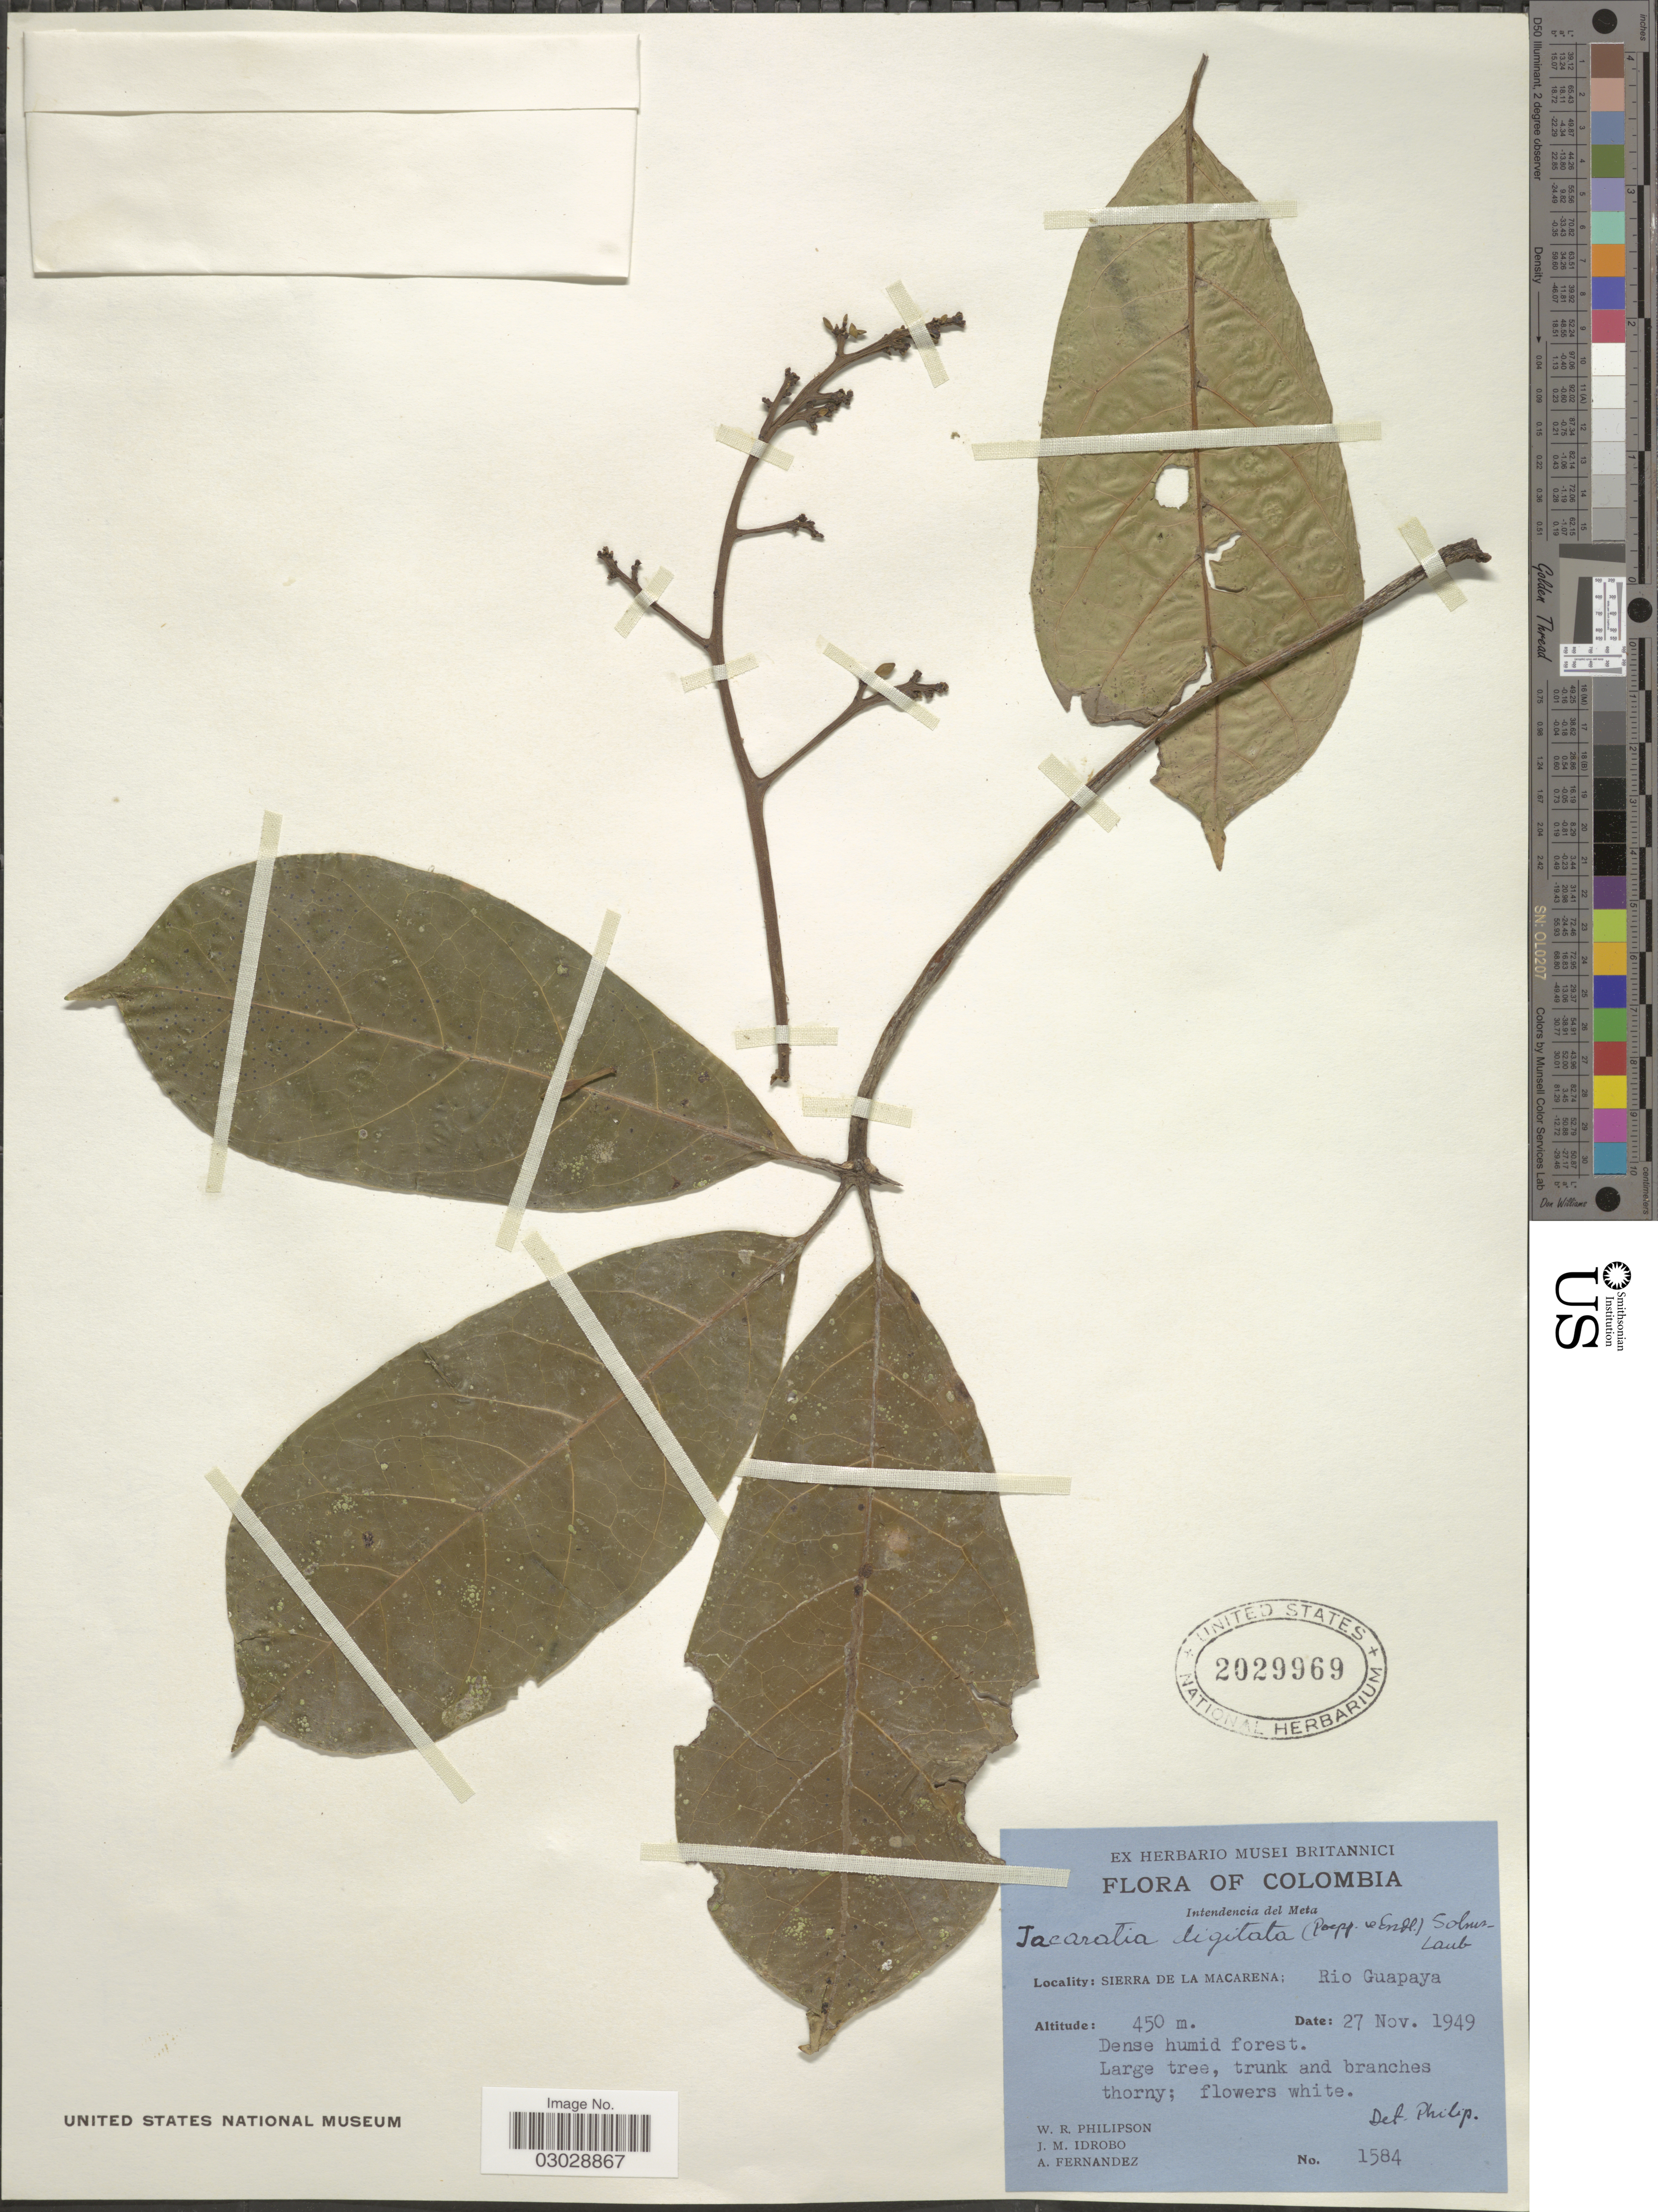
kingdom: Plantae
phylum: Tracheophyta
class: Magnoliopsida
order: Brassicales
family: Caricaceae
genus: Jacaratia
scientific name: Jacaratia digitata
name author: (Poepp. & Endl.) Solms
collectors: W. R. Philipson, J. M. Idrobo & A. Fernandez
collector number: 1584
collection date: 1949-11-27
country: Colombia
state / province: Meta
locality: Intendencia del Meta. Sierra de La Macarena; Rio Guapaya.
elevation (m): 450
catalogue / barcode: US 2029969